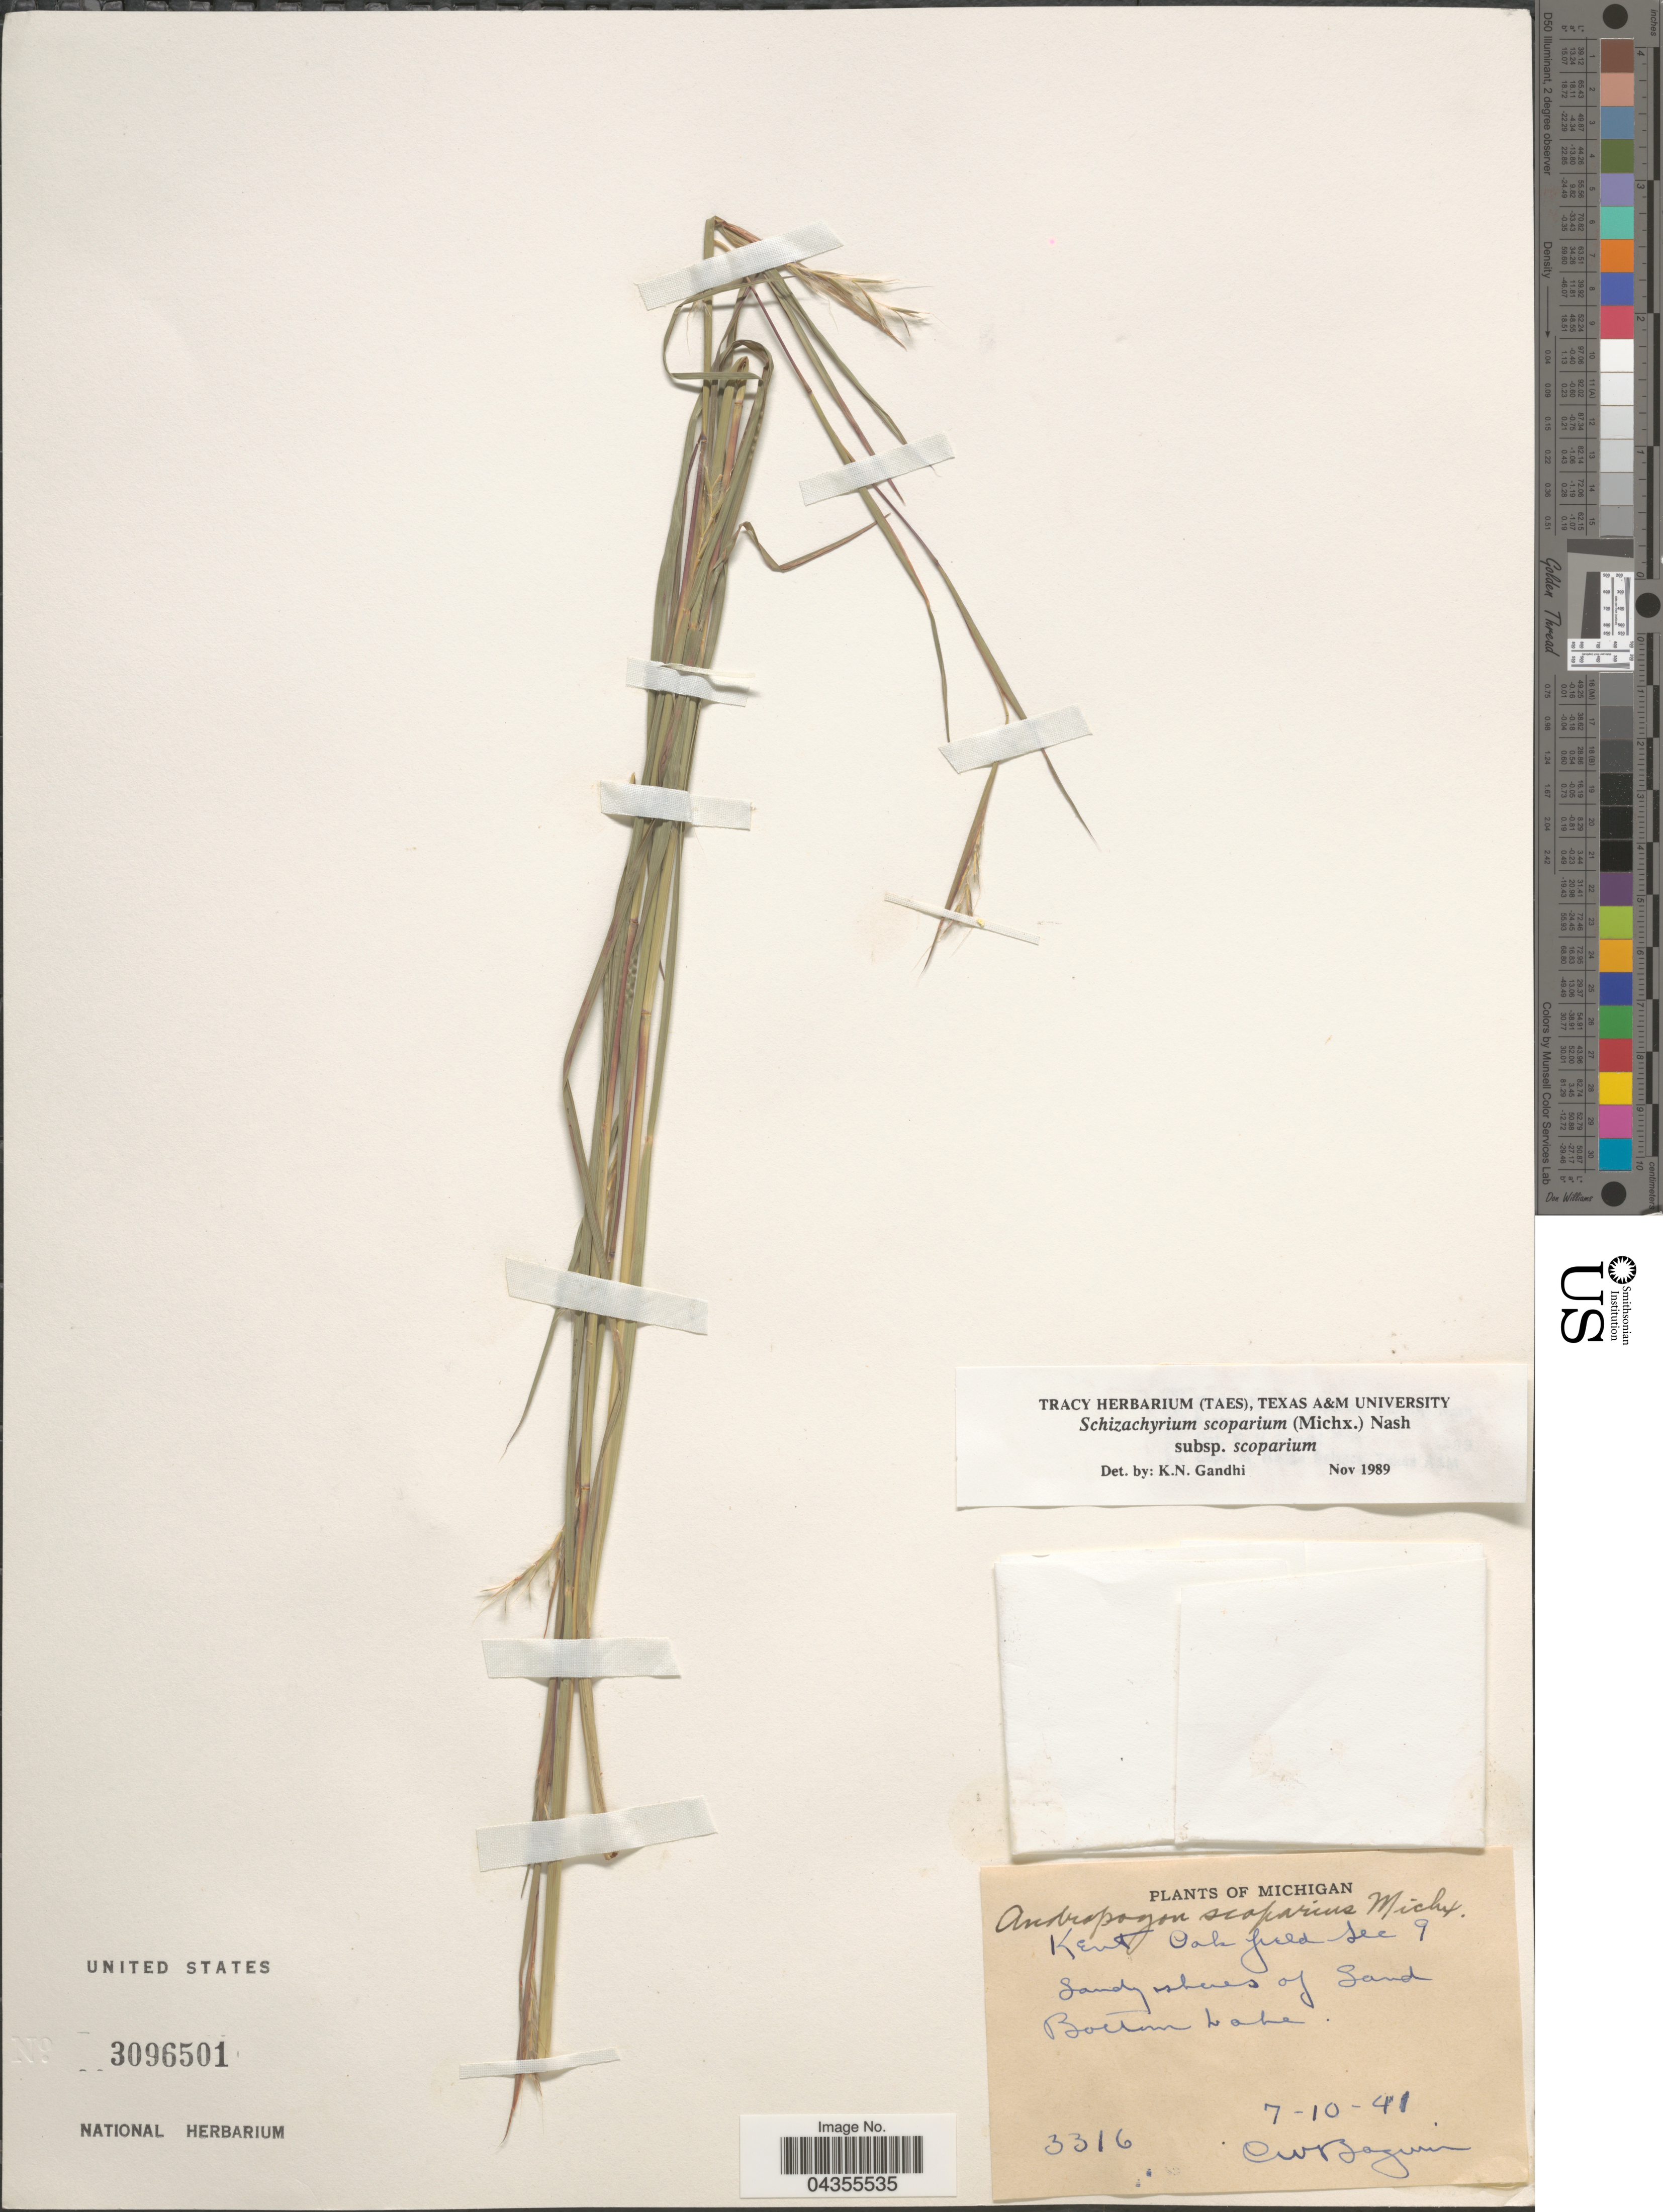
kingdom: Plantae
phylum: Tracheophyta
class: Liliopsida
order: Poales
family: Poaceae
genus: Schizachyrium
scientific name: Schizachyrium scoparium var. scoparium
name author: (Michx.) Nash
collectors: C. Bazuin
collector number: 3316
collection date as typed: Transcribed d/m/y: 10/7/41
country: United States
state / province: Michigan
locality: Kent Oak field sec 9. Sandy shores of Sand Bottom Lake.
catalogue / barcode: US 3096501